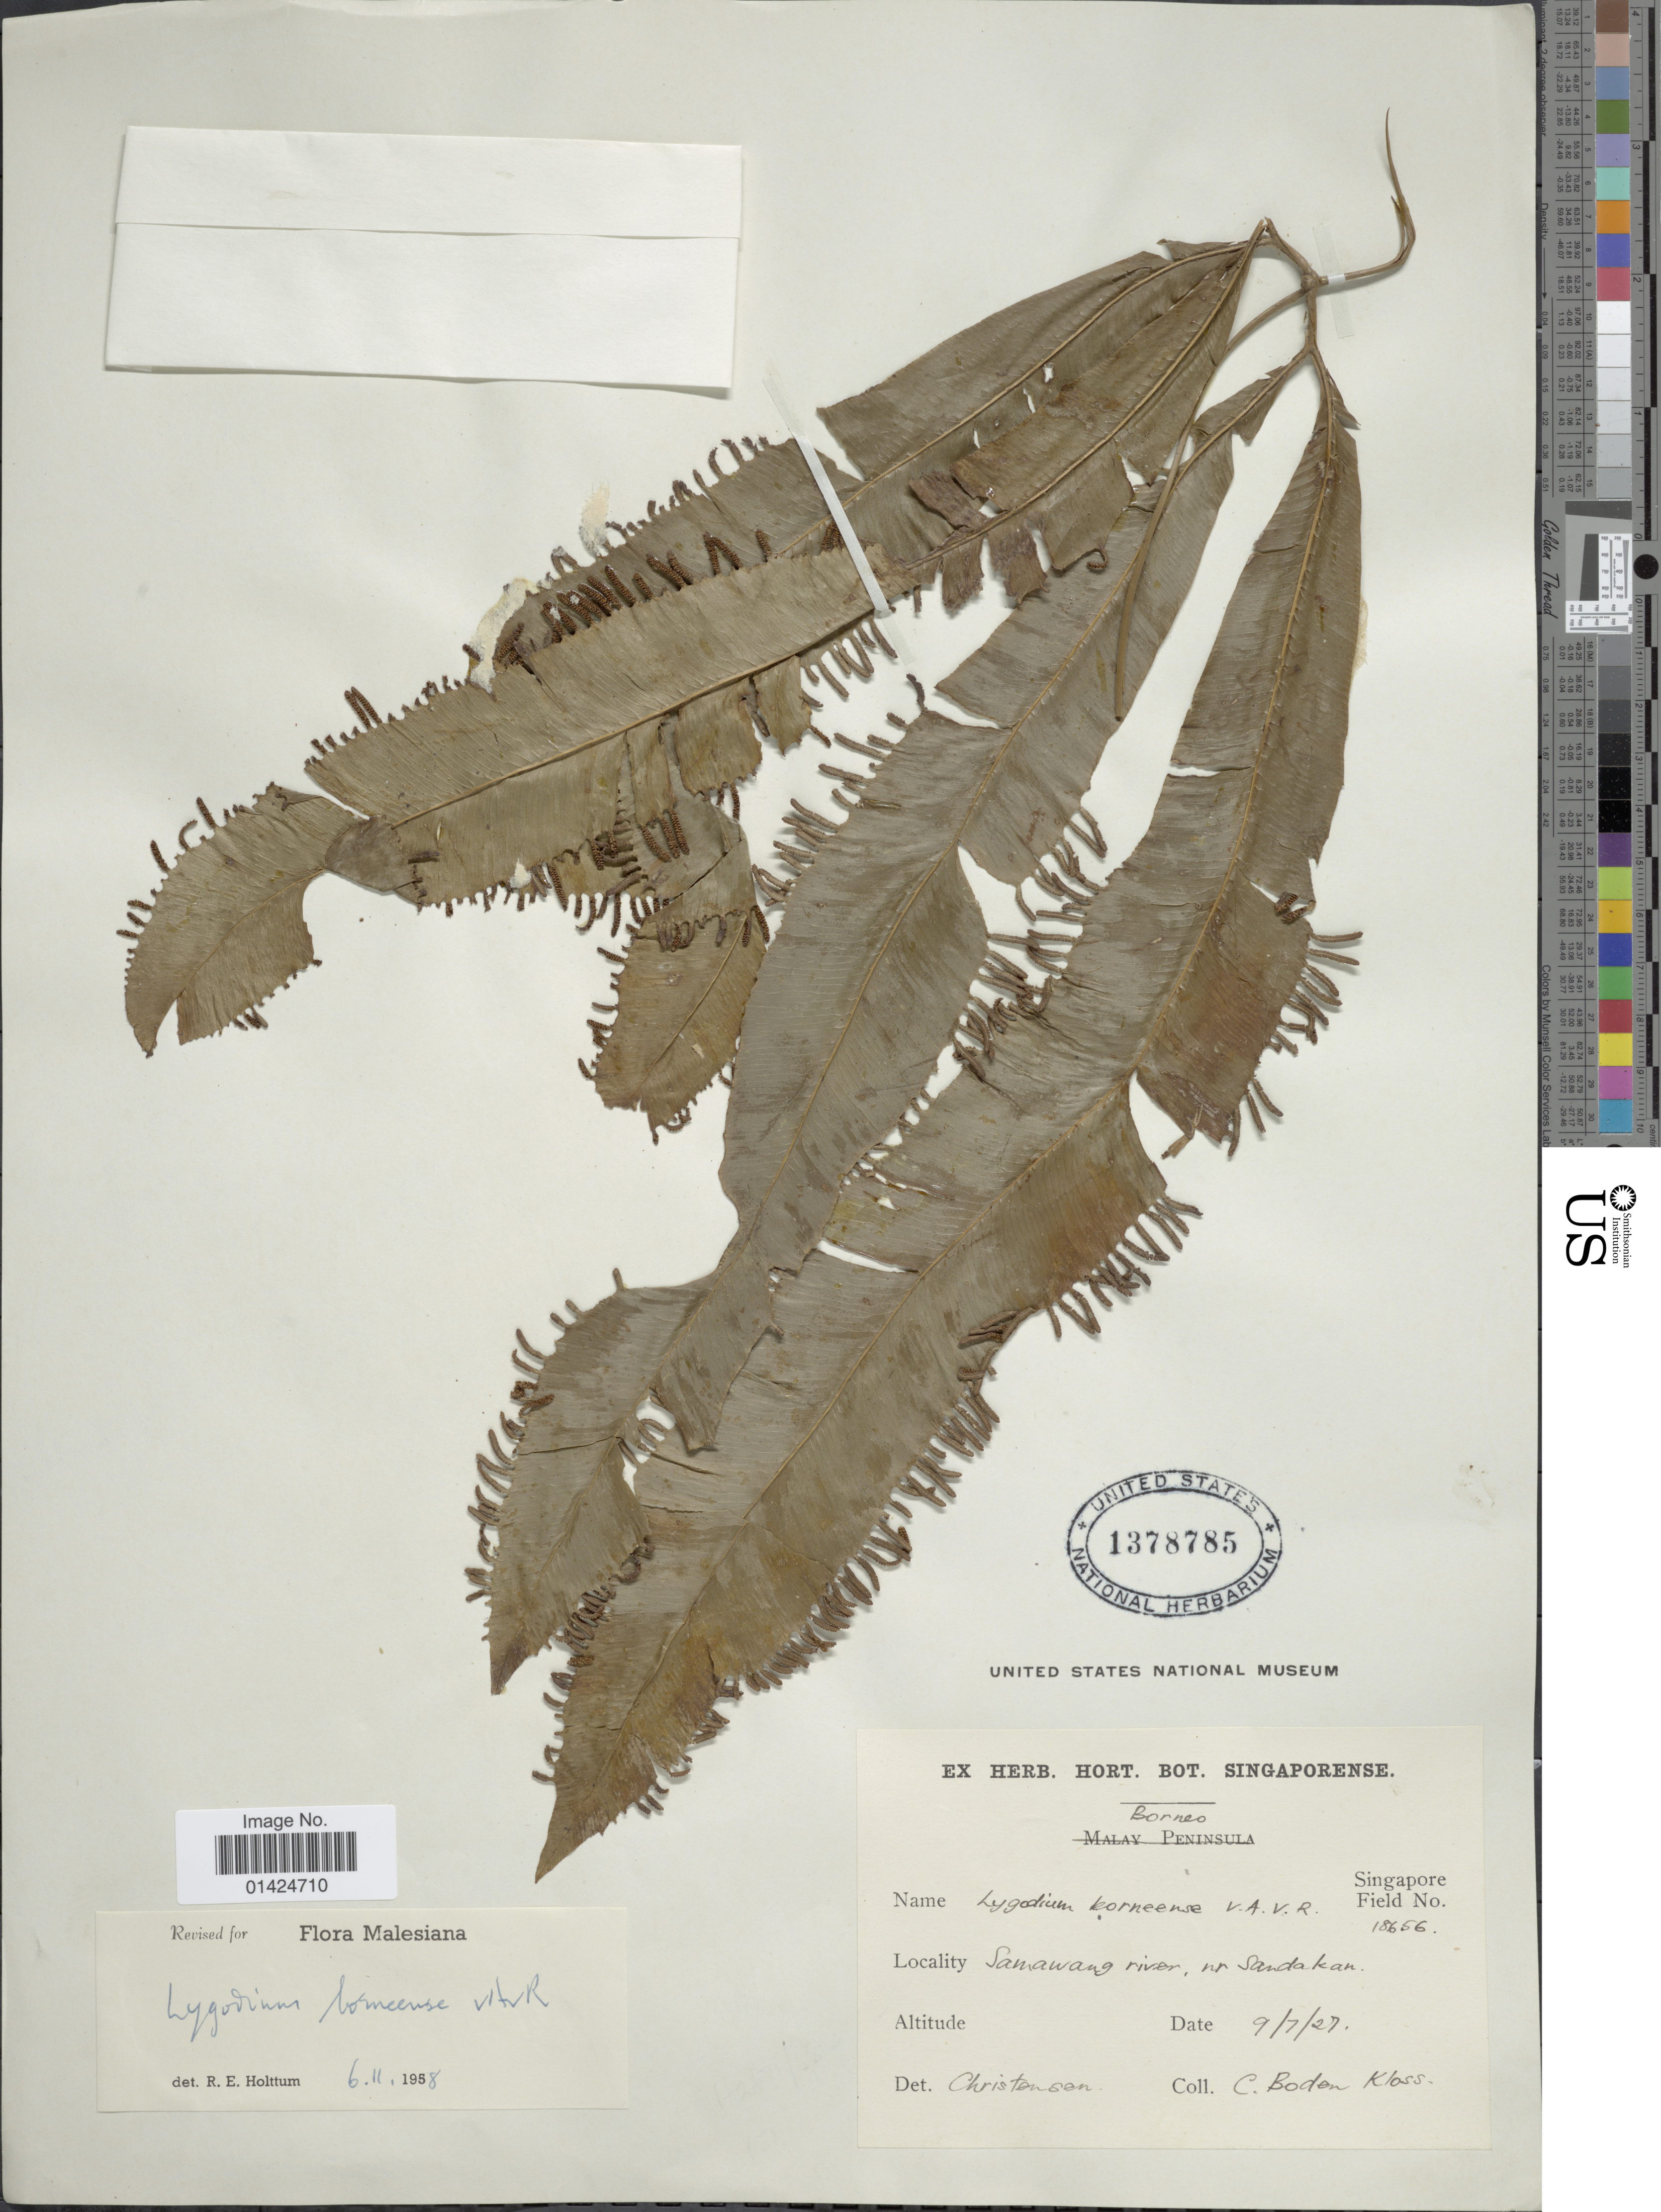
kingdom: Plantae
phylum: Tracheophyta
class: Polypodiopsida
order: Schizaeales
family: Lygodiaceae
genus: Lygodium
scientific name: Lygodium borneense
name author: Alderw.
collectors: C. Boden-Kloss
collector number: Singapore Field 18656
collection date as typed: Transcribed d/m/y: 9/7/27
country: Malaysia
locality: Borneo. Samawang river, nr Sandakan.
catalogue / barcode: US 1378785